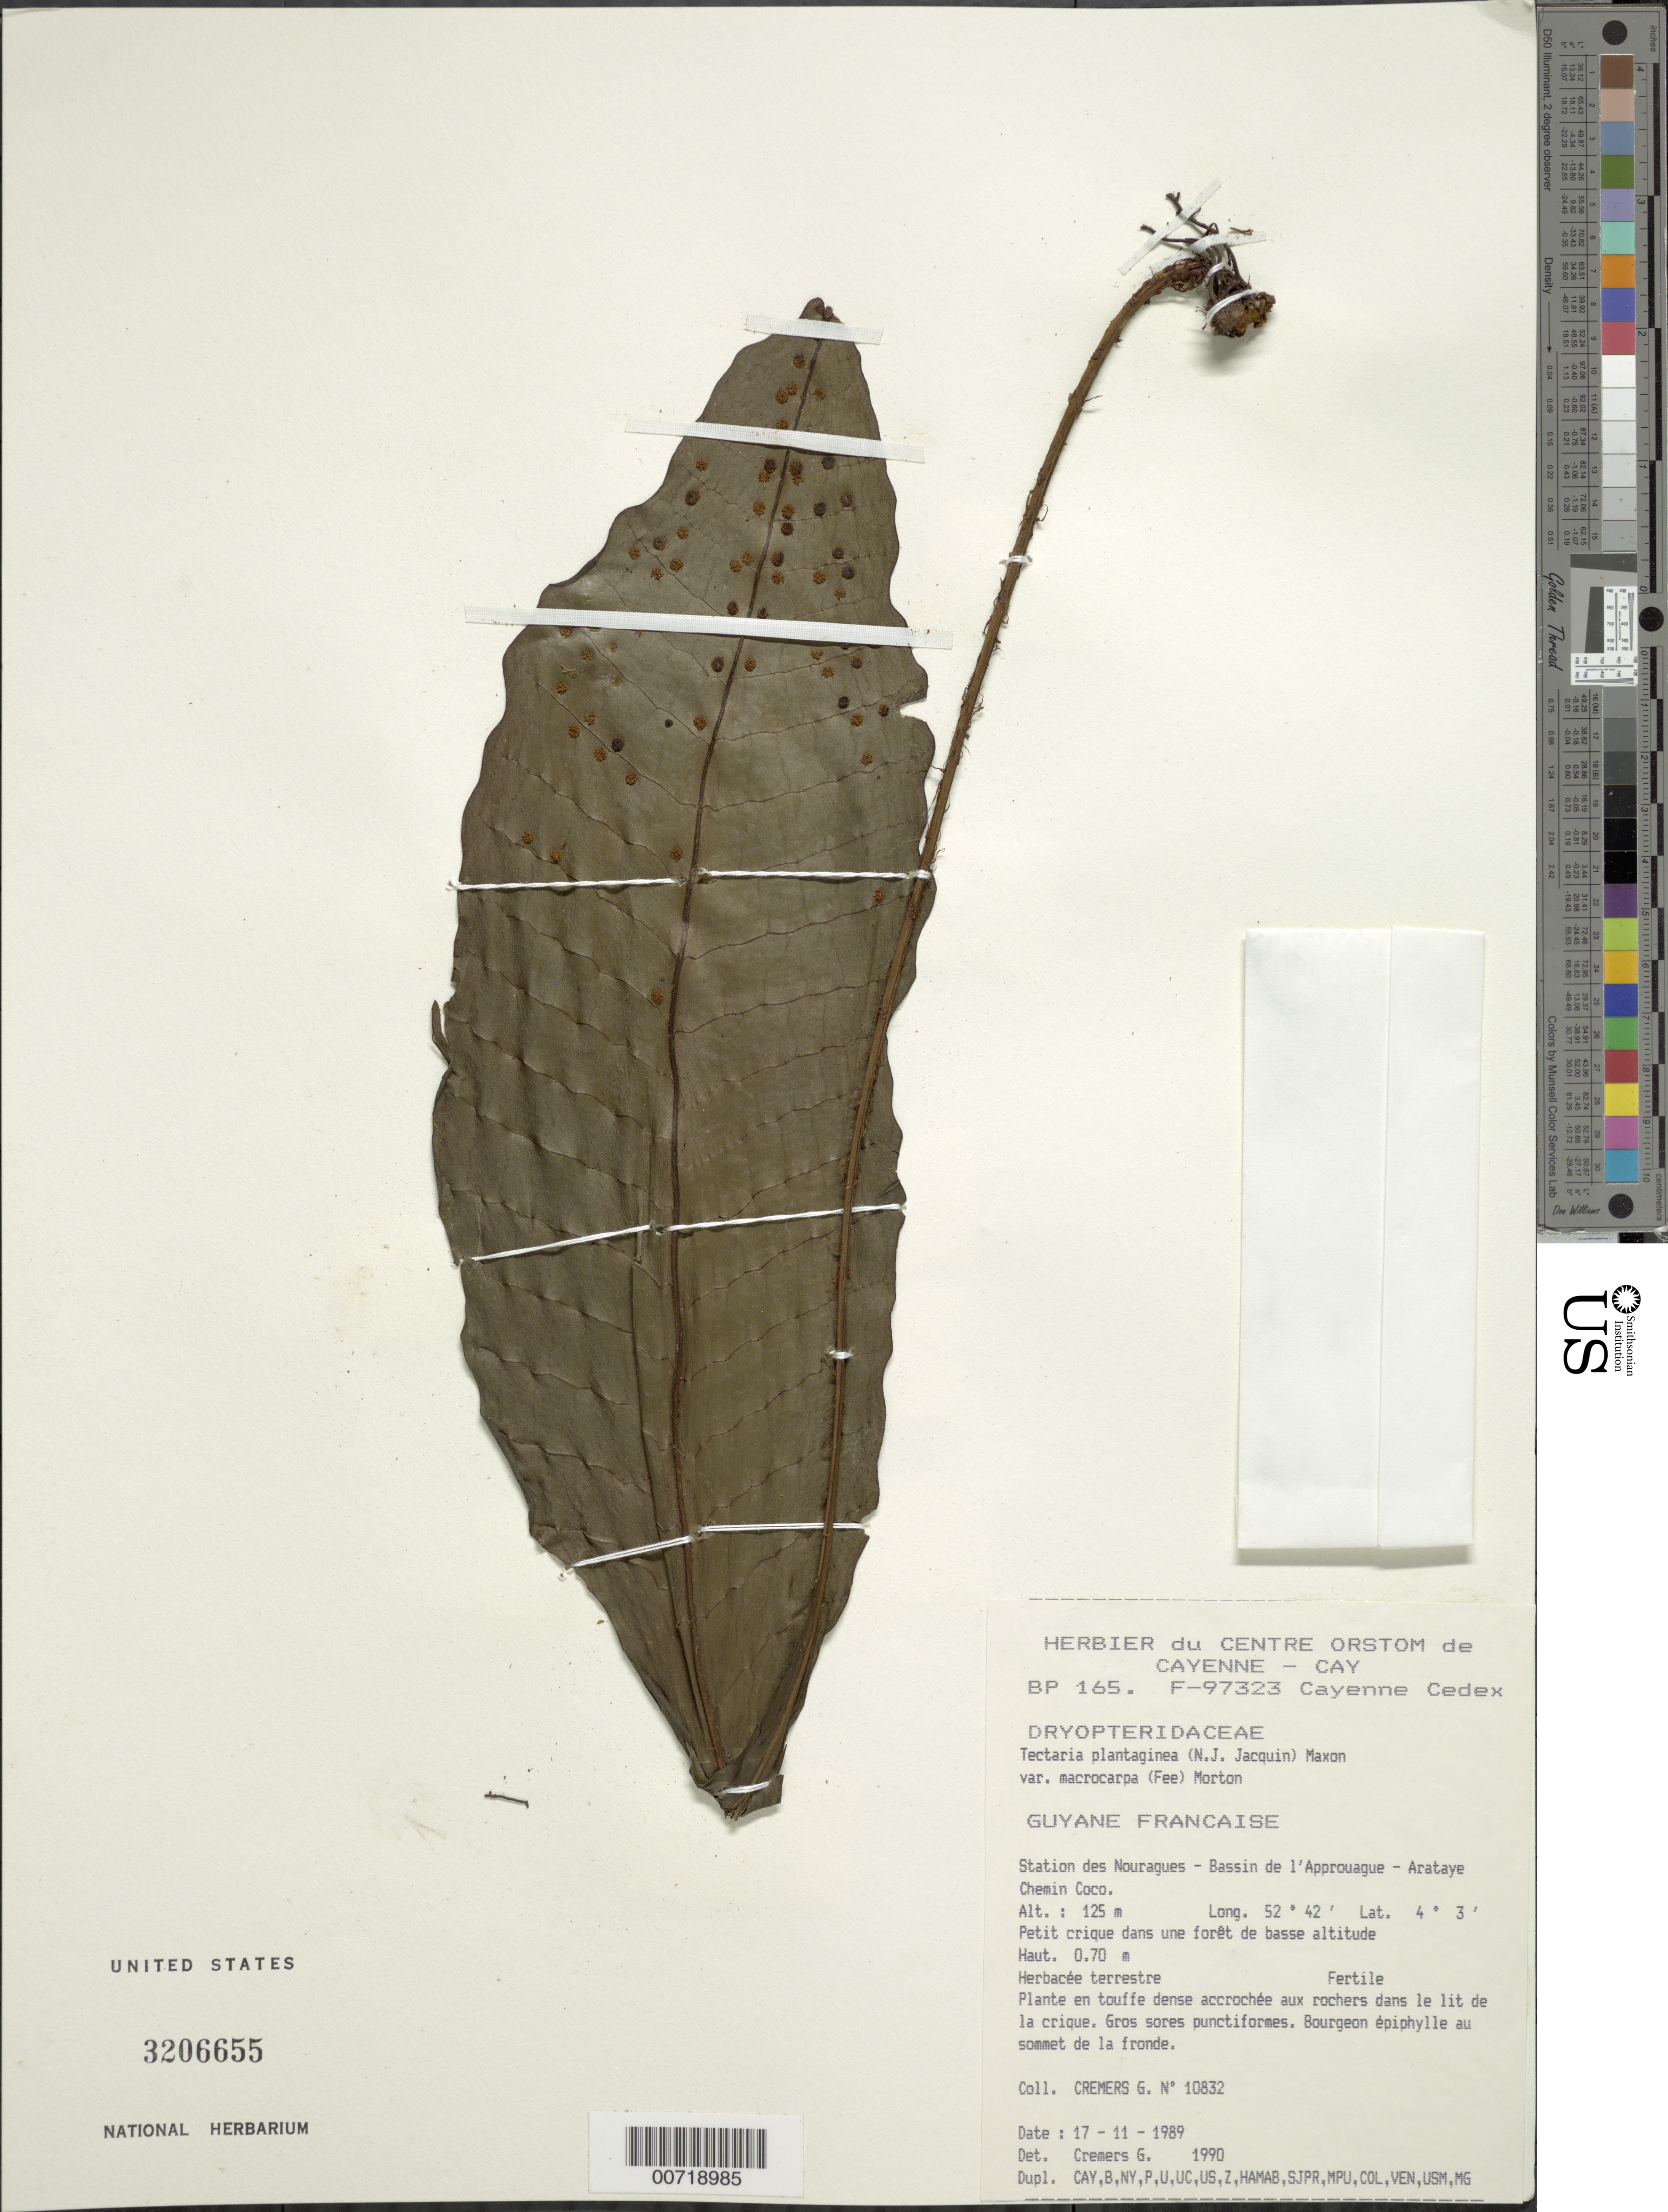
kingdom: Plantae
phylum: Tracheophyta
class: Polypodiopsida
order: Polypodiales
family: Tectariaceae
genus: Tectaria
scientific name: Tectaria plantaginea var. macrocarpa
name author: (Fée) C.V. Morton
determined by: Cremers, Georges A.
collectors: G. Cremers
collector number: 10832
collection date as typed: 17-Nov-89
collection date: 1989-11-17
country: French Guiana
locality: Station des Nouragues, Bassin de l'Approuague, Arataye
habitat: Small creek in low altitude forest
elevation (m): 125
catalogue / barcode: US 3206655